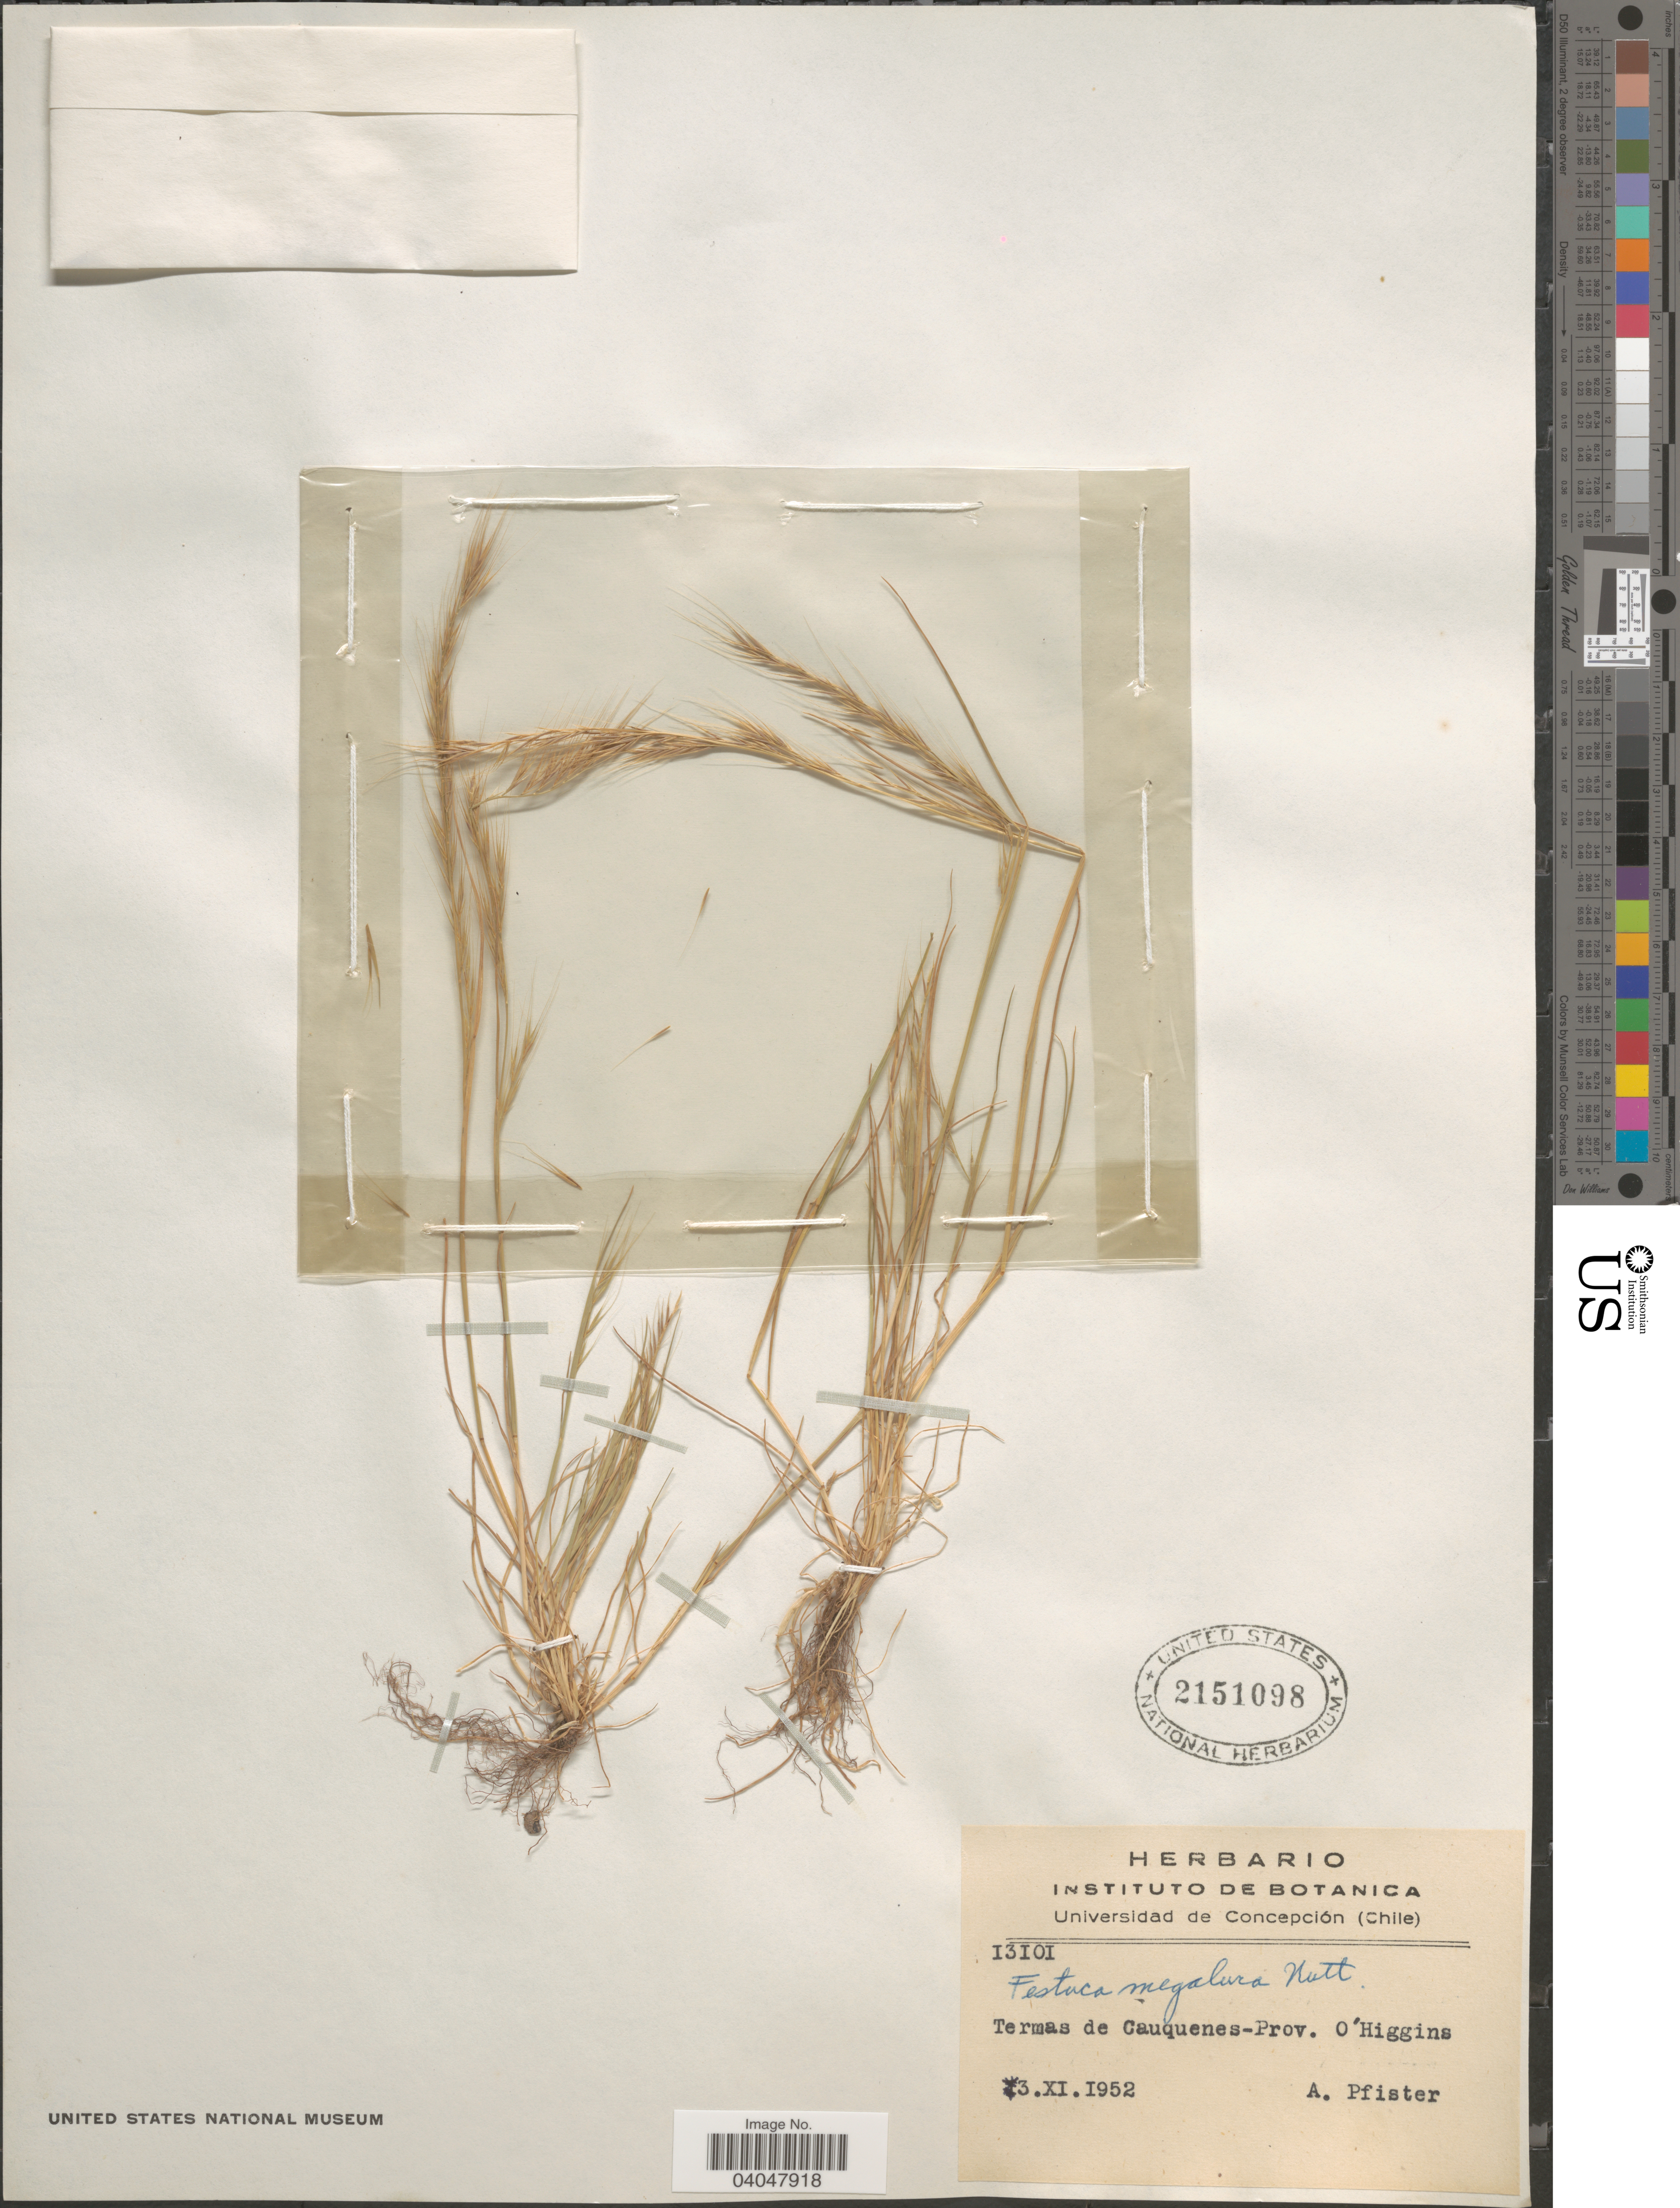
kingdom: Plantae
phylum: Tracheophyta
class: Liliopsida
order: Poales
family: Poaceae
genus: Festuca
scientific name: Festuca megalura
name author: Nutt.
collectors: A. Pfister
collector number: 13101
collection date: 1952-11-03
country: Chile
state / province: O'Higgins (VI)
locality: Termas de Cauquenes.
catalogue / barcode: US 2151098